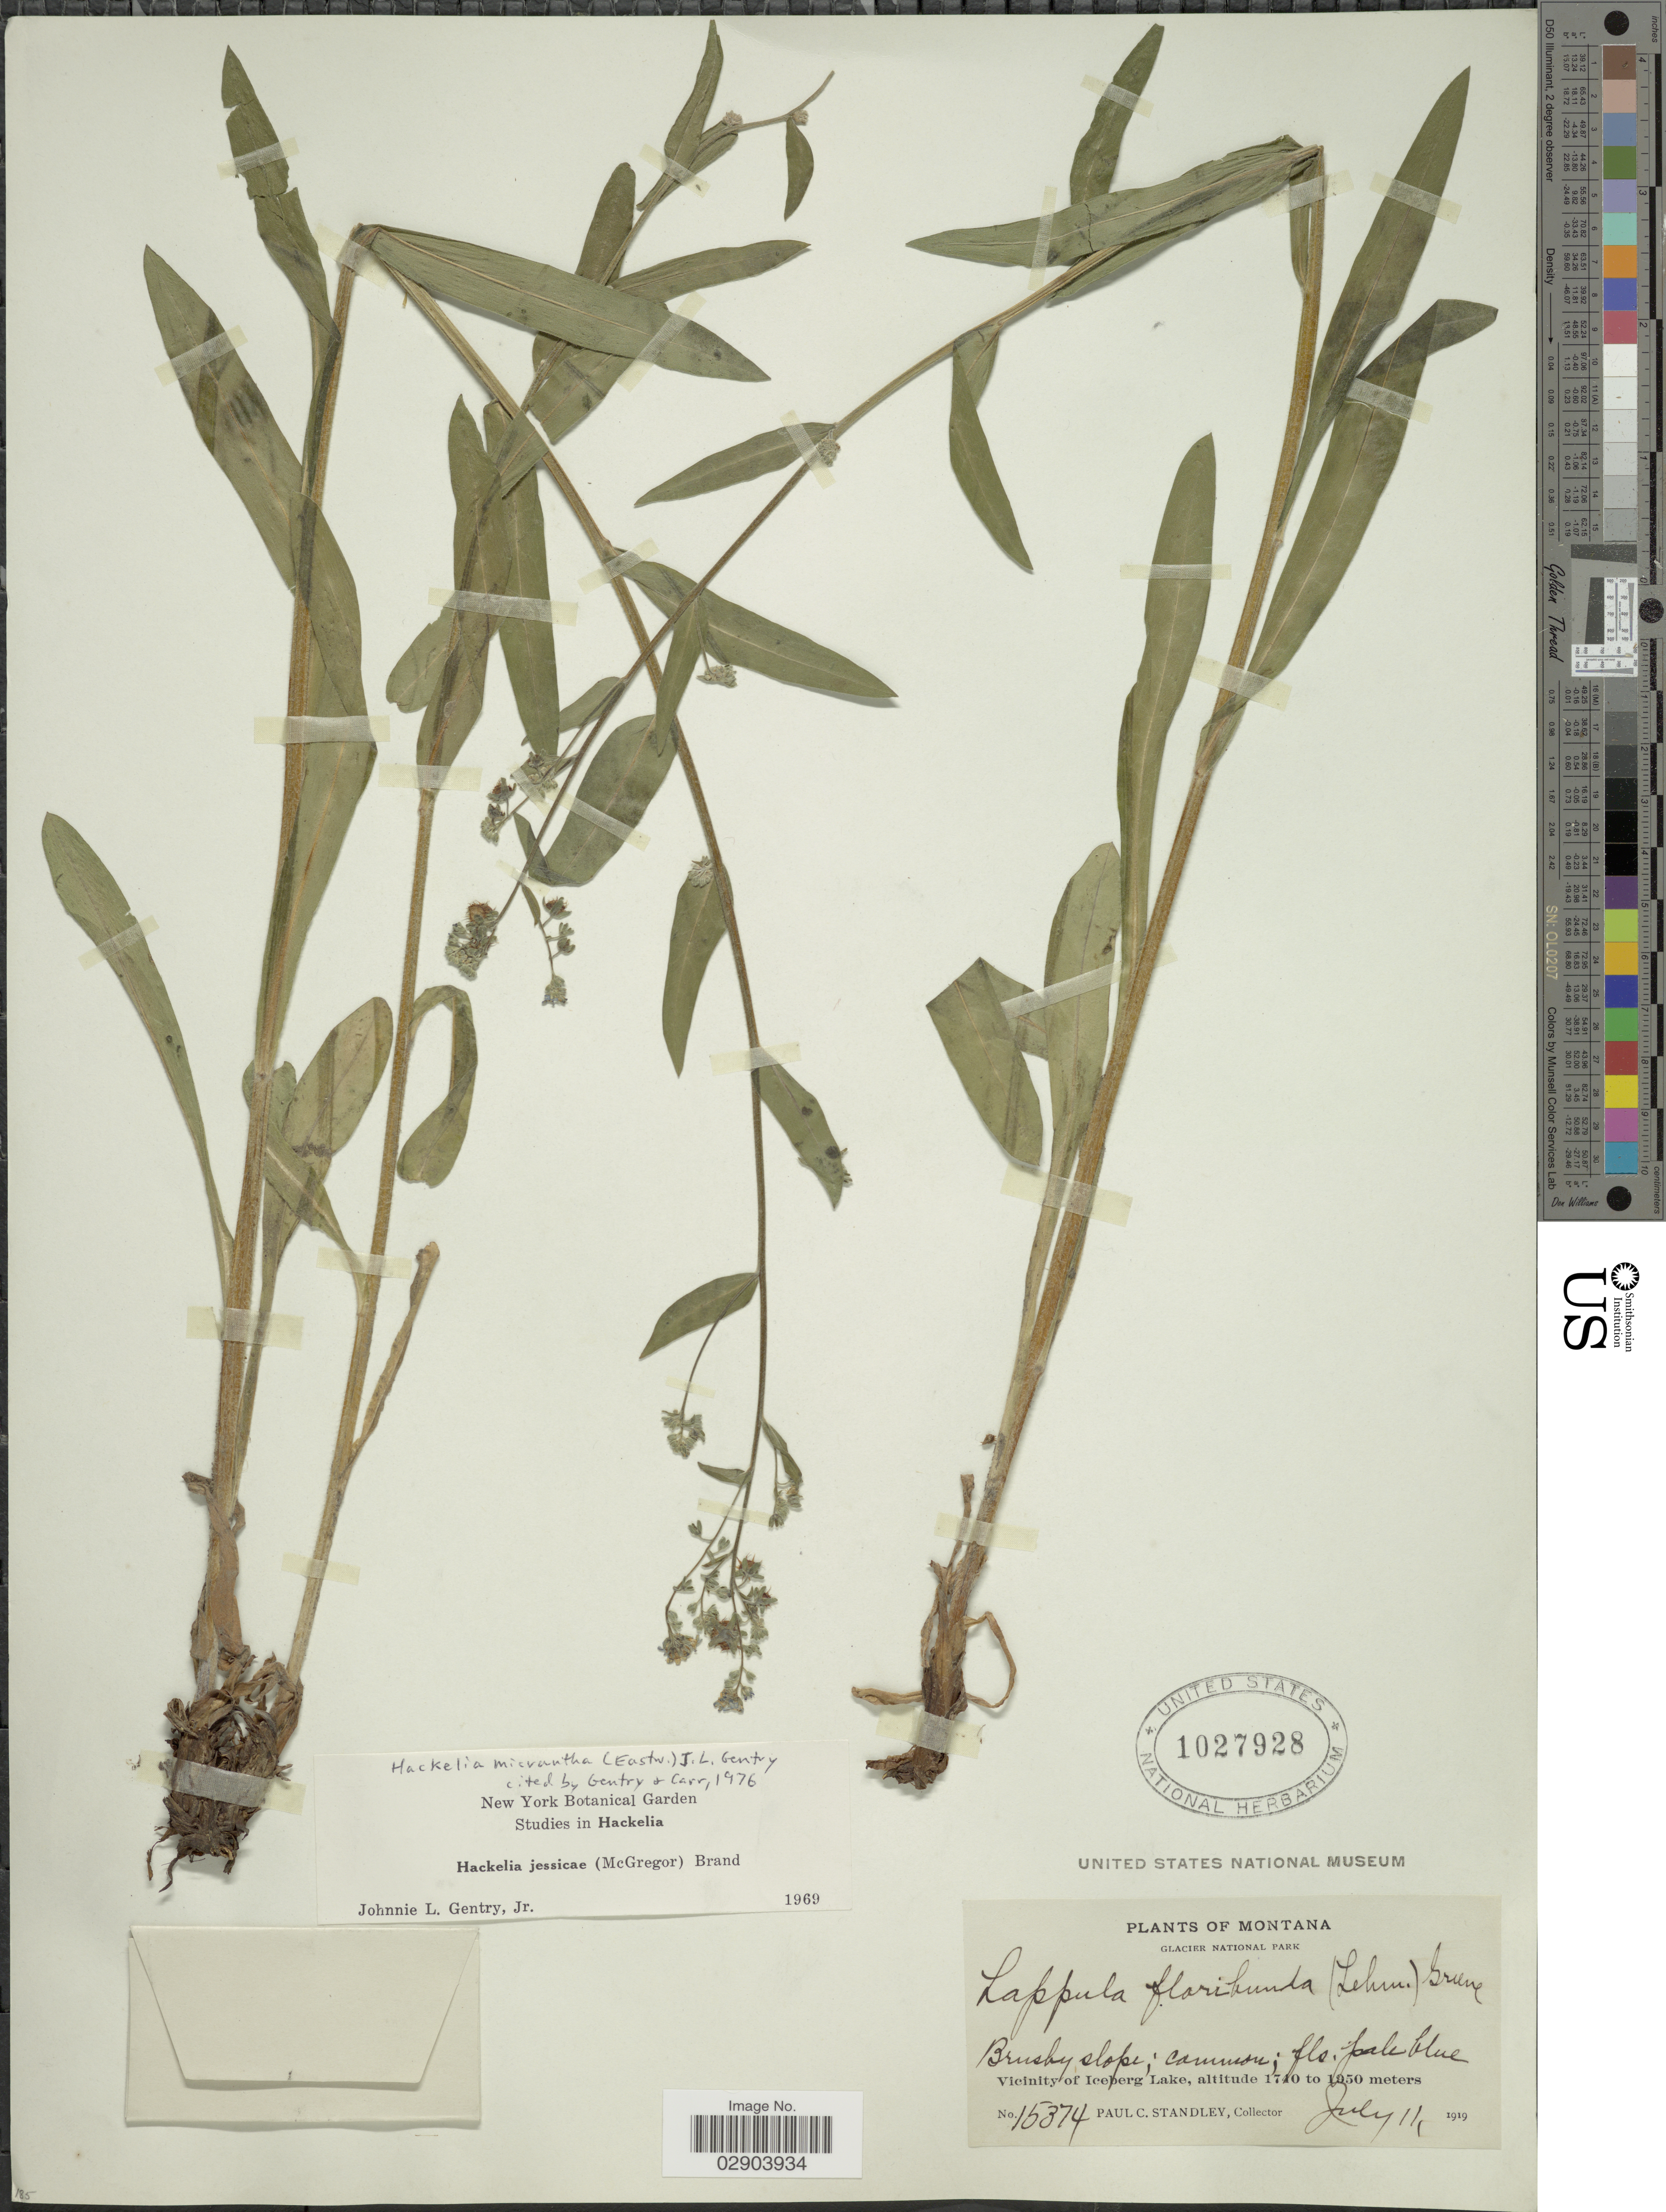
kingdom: Plantae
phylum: Tracheophyta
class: Magnoliopsida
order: Boraginales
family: Boraginaceae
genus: Hackelia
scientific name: Hackelia micrantha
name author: (Eastw.) J.L. Gentry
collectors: P. C. Standley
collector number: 15374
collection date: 1919-07-11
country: United States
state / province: Montana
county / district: Glacier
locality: Glacier National Park, Vicinity of Iceberg Lake.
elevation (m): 1740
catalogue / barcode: US 1027928